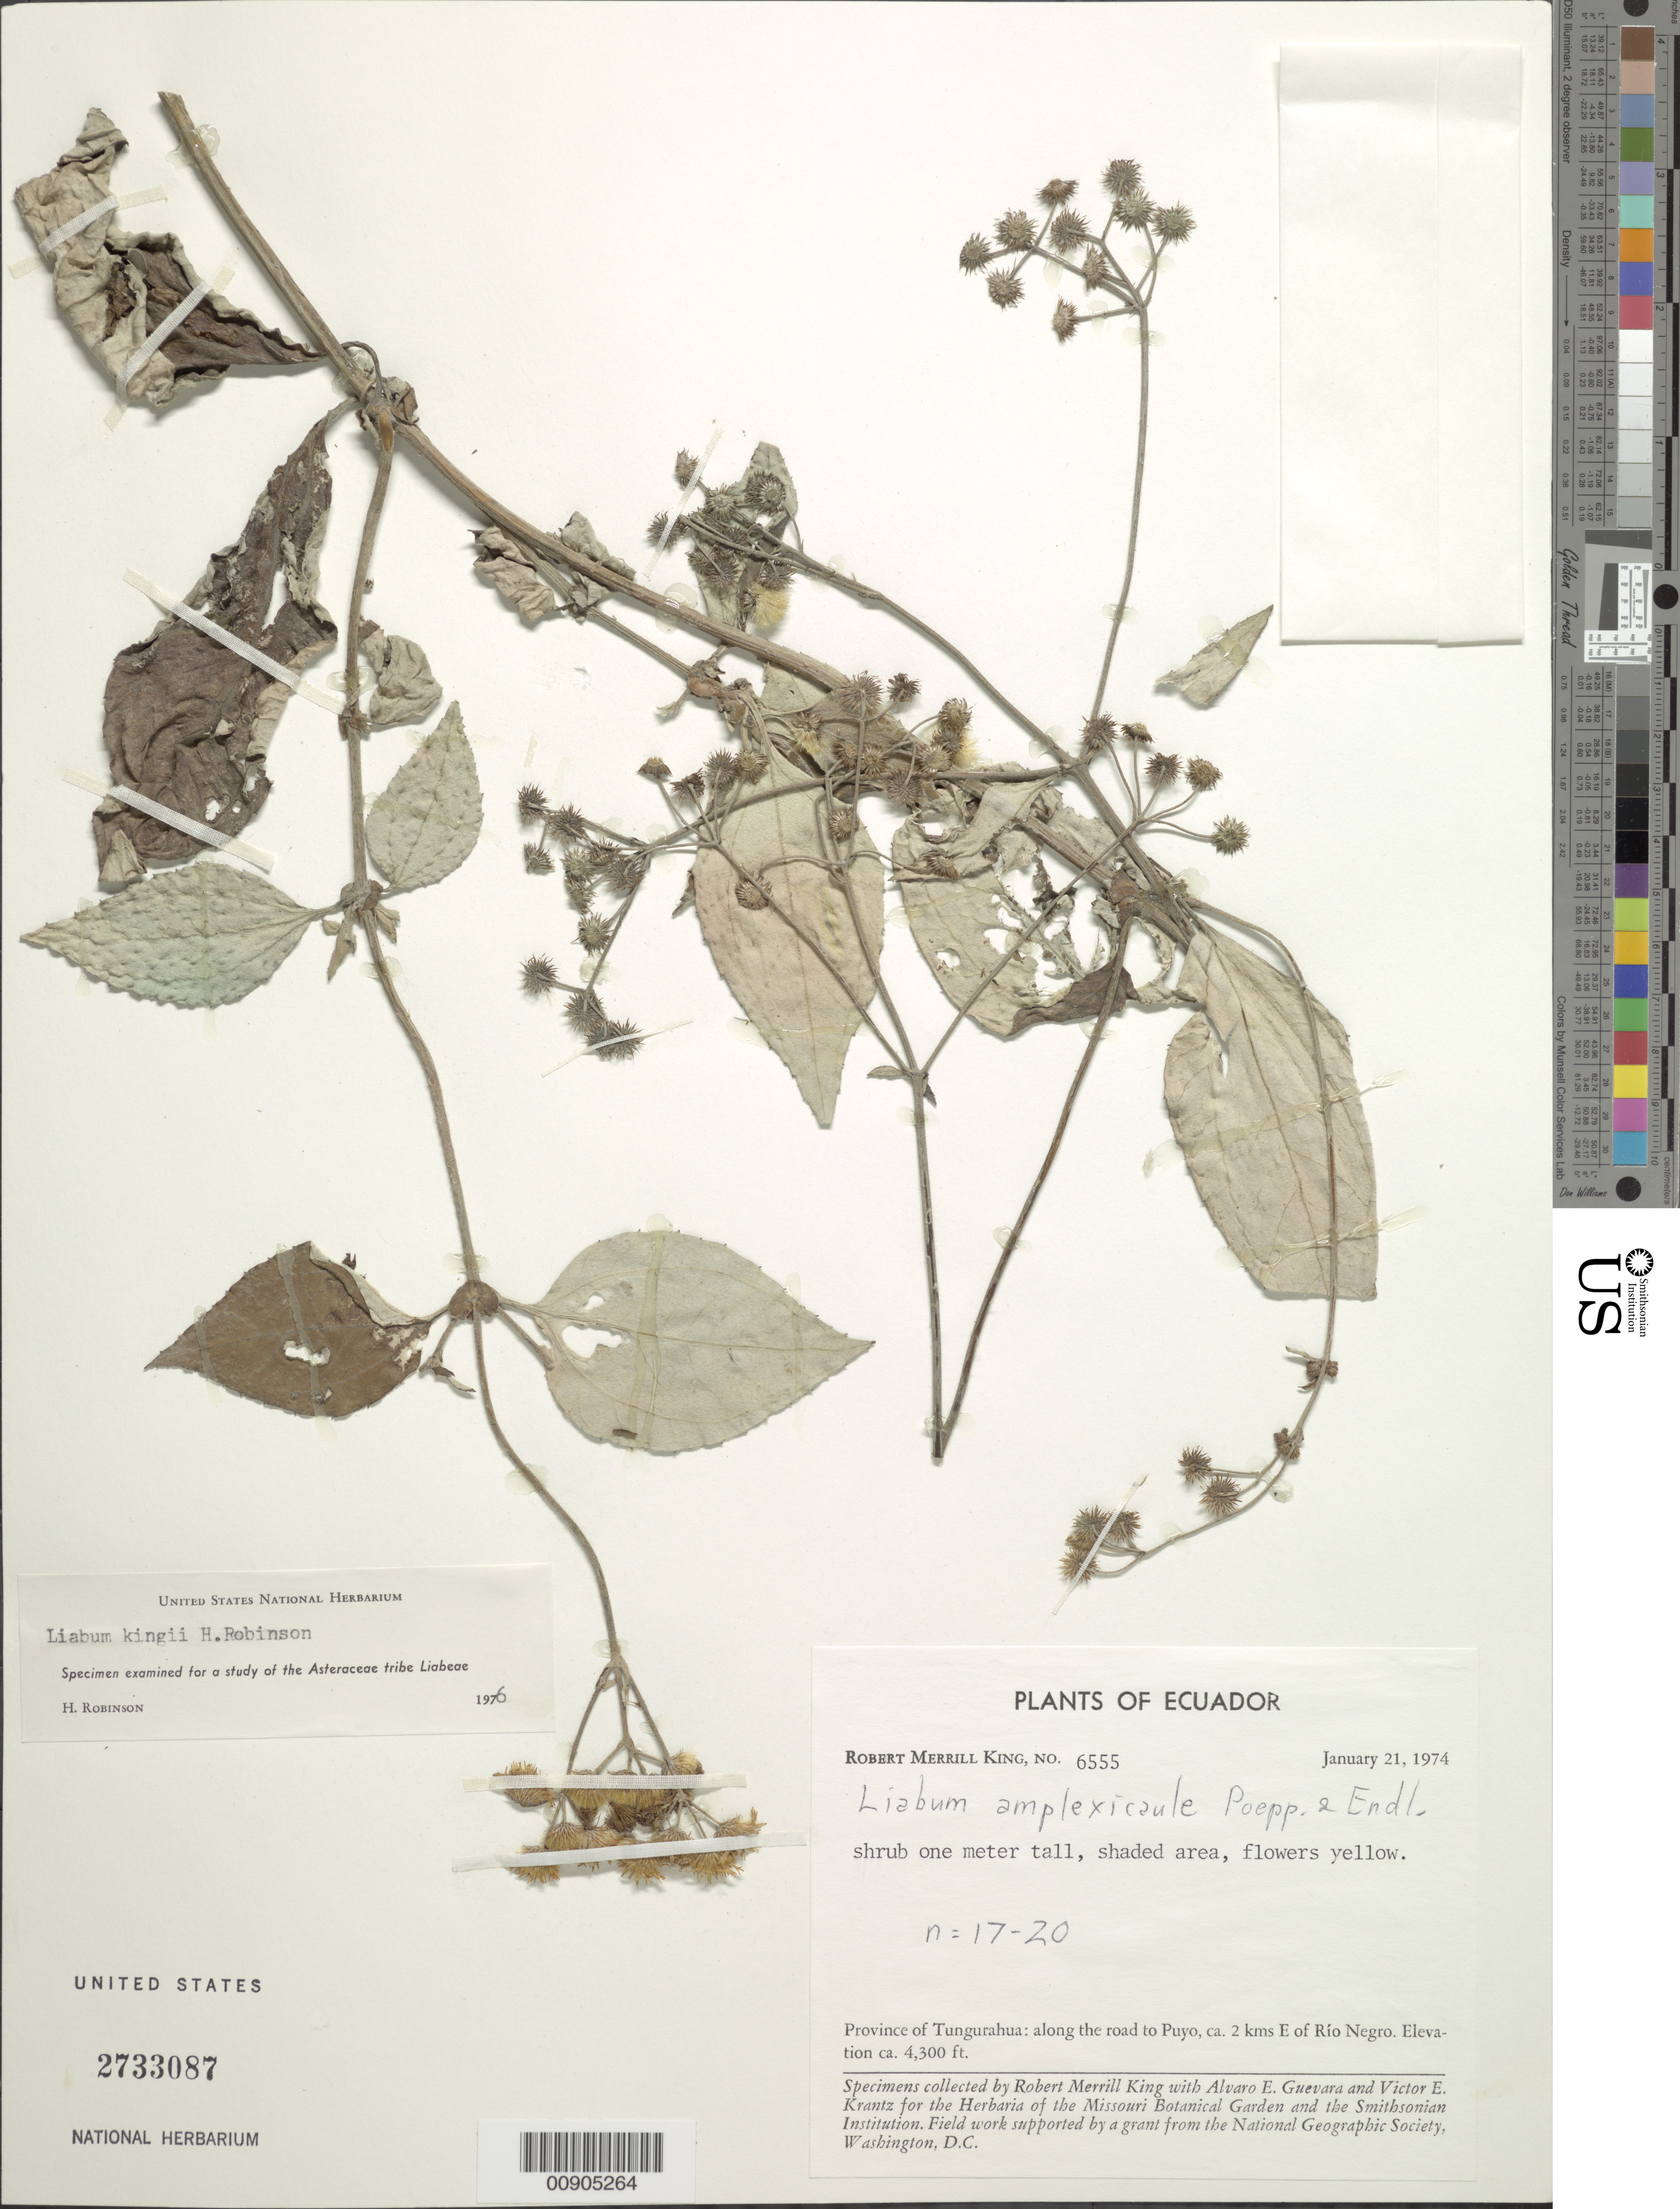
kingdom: Plantae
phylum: Tracheophyta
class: Magnoliopsida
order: Asterales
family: Asteraceae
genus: Liabum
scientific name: Liabum kingii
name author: H. Rob.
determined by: Robinson, Harold E., (US)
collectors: R. M. King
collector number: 6555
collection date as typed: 21 January 1974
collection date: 1974-01-21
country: Ecuador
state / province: Tungurahua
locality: Prov. Tungurahua, road to Puyo, ca. 2 km E of Río Negro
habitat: Shaded area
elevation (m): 1311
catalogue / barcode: US 2733087